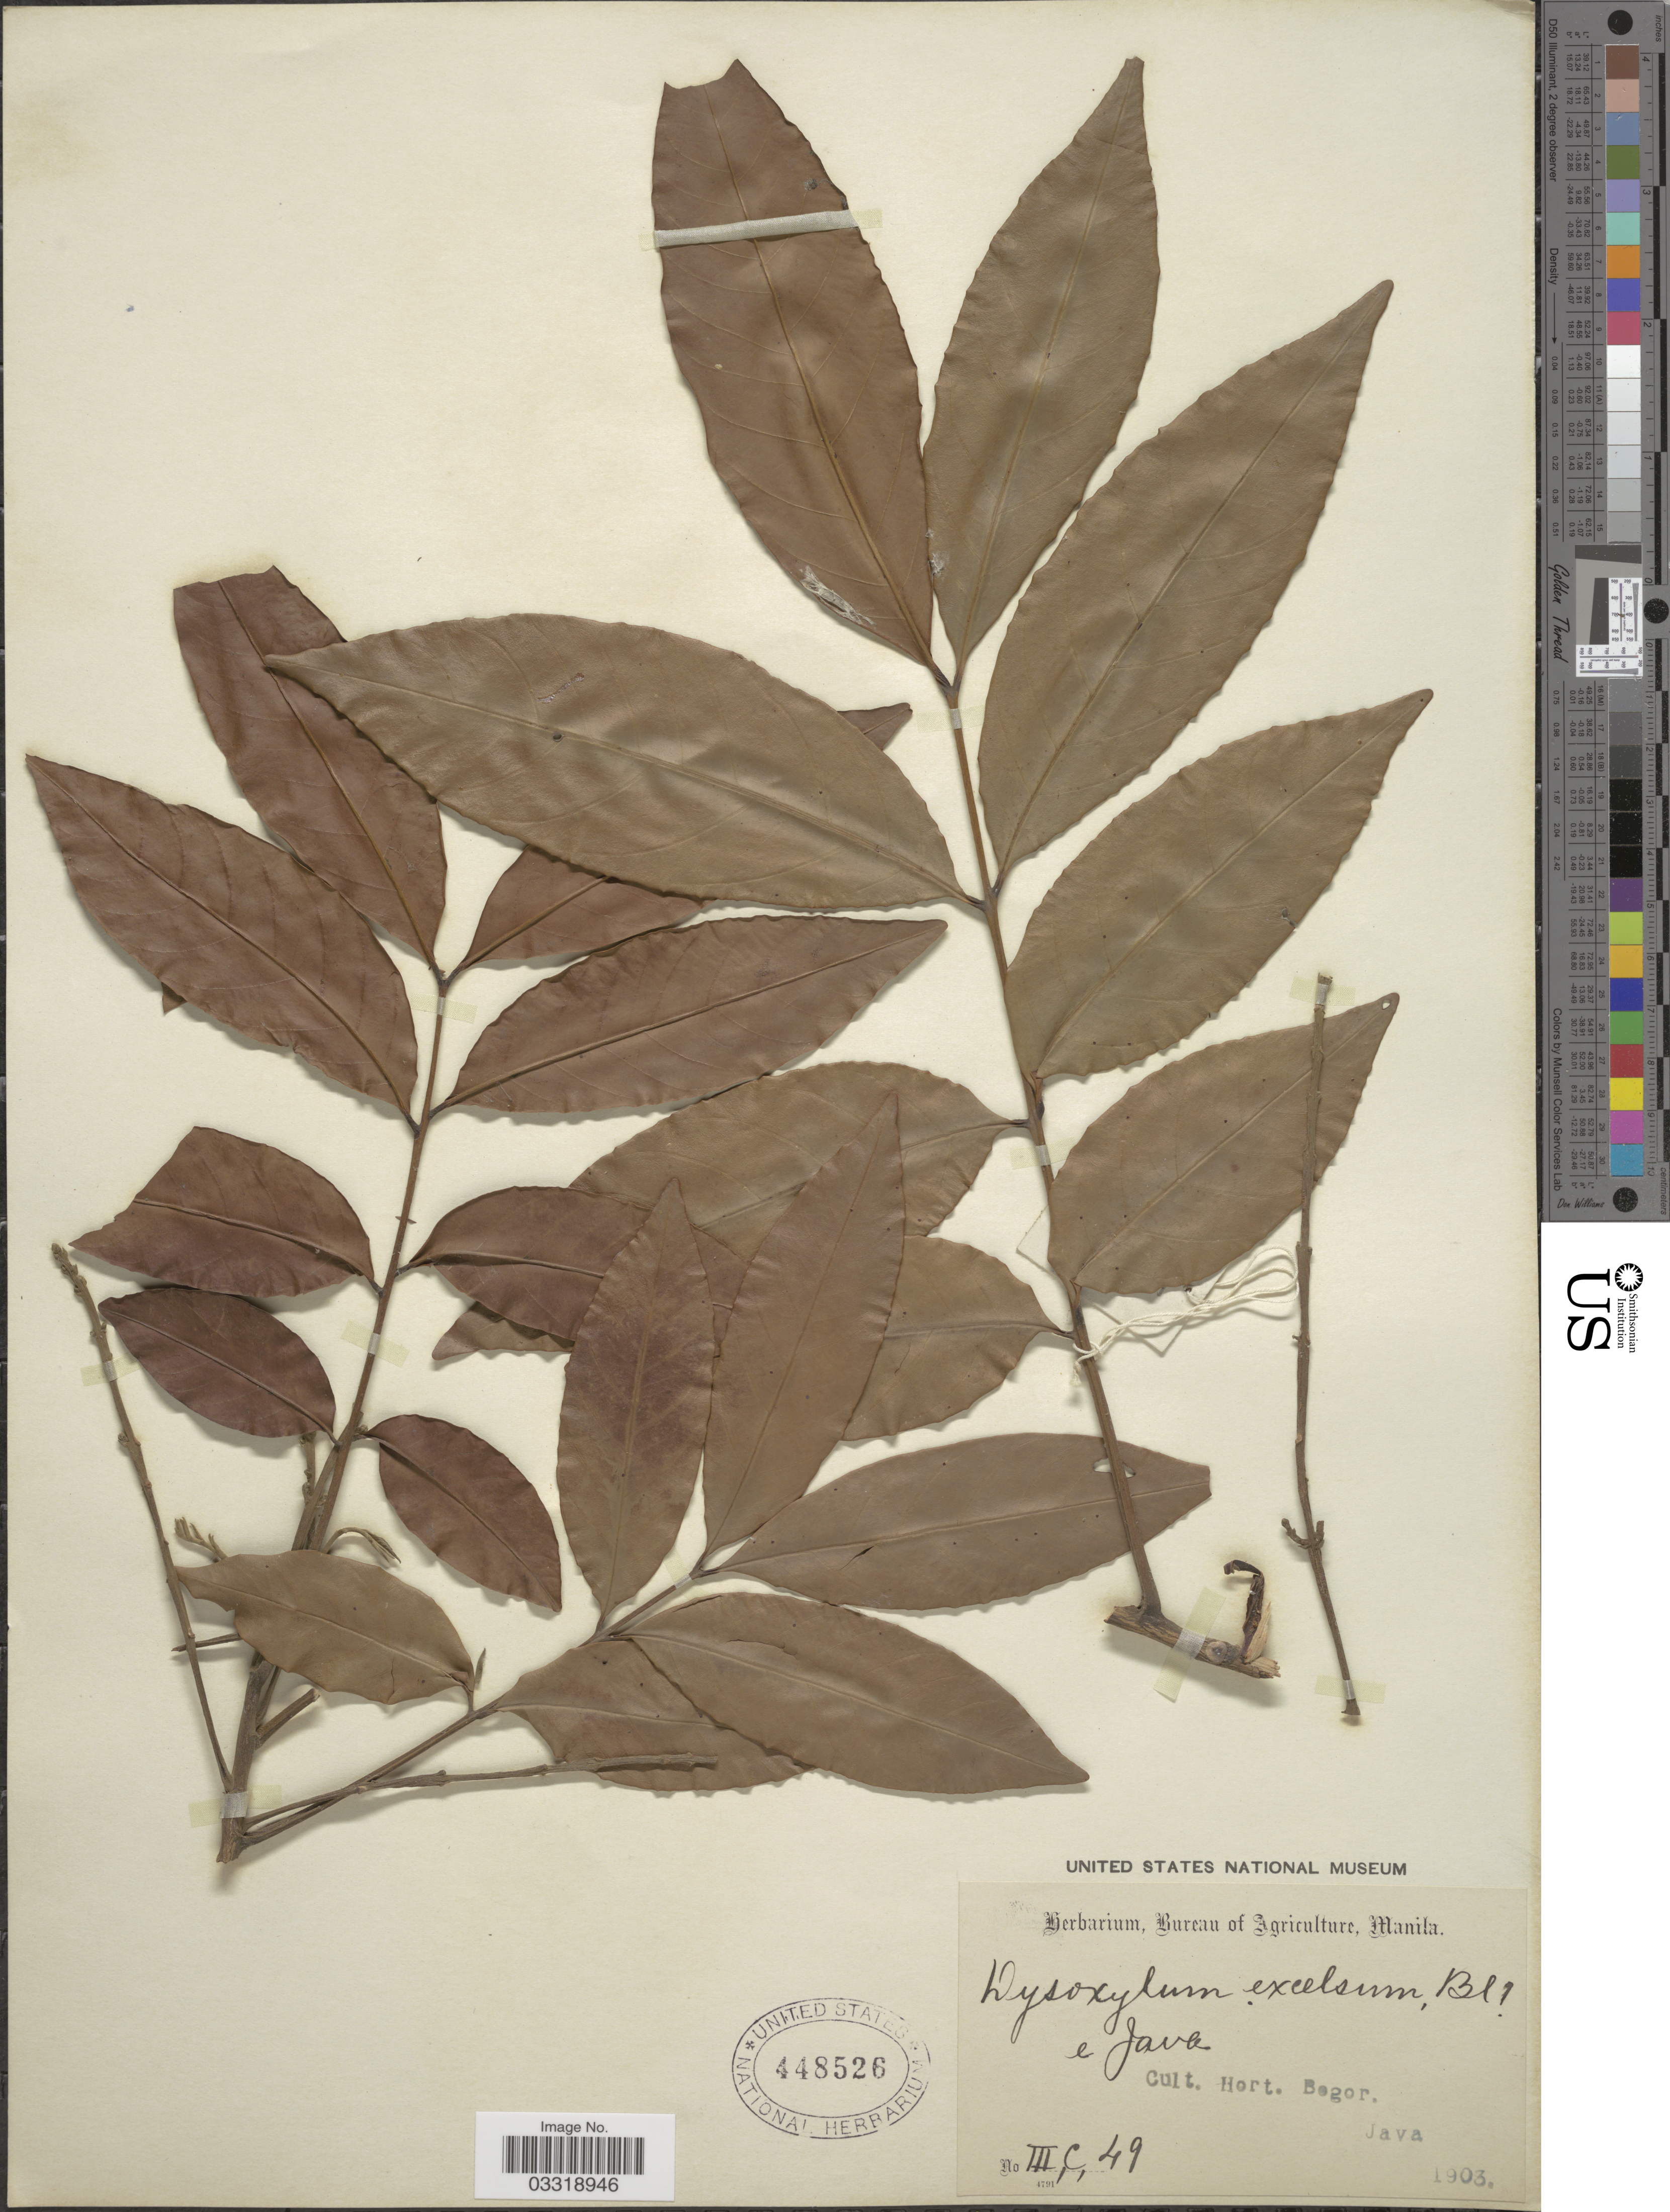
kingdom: Plantae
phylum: Tracheophyta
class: Magnoliopsida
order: Sapindales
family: Meliaceae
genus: Prasoxylon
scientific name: Prasoxylon excelsum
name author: (Spreng.) Mabb.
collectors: ex Herb. Bur. Agric. Manila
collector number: III,C,49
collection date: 1903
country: Indonesia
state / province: Java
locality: Cult. Hort. Bogor.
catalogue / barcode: US 448526